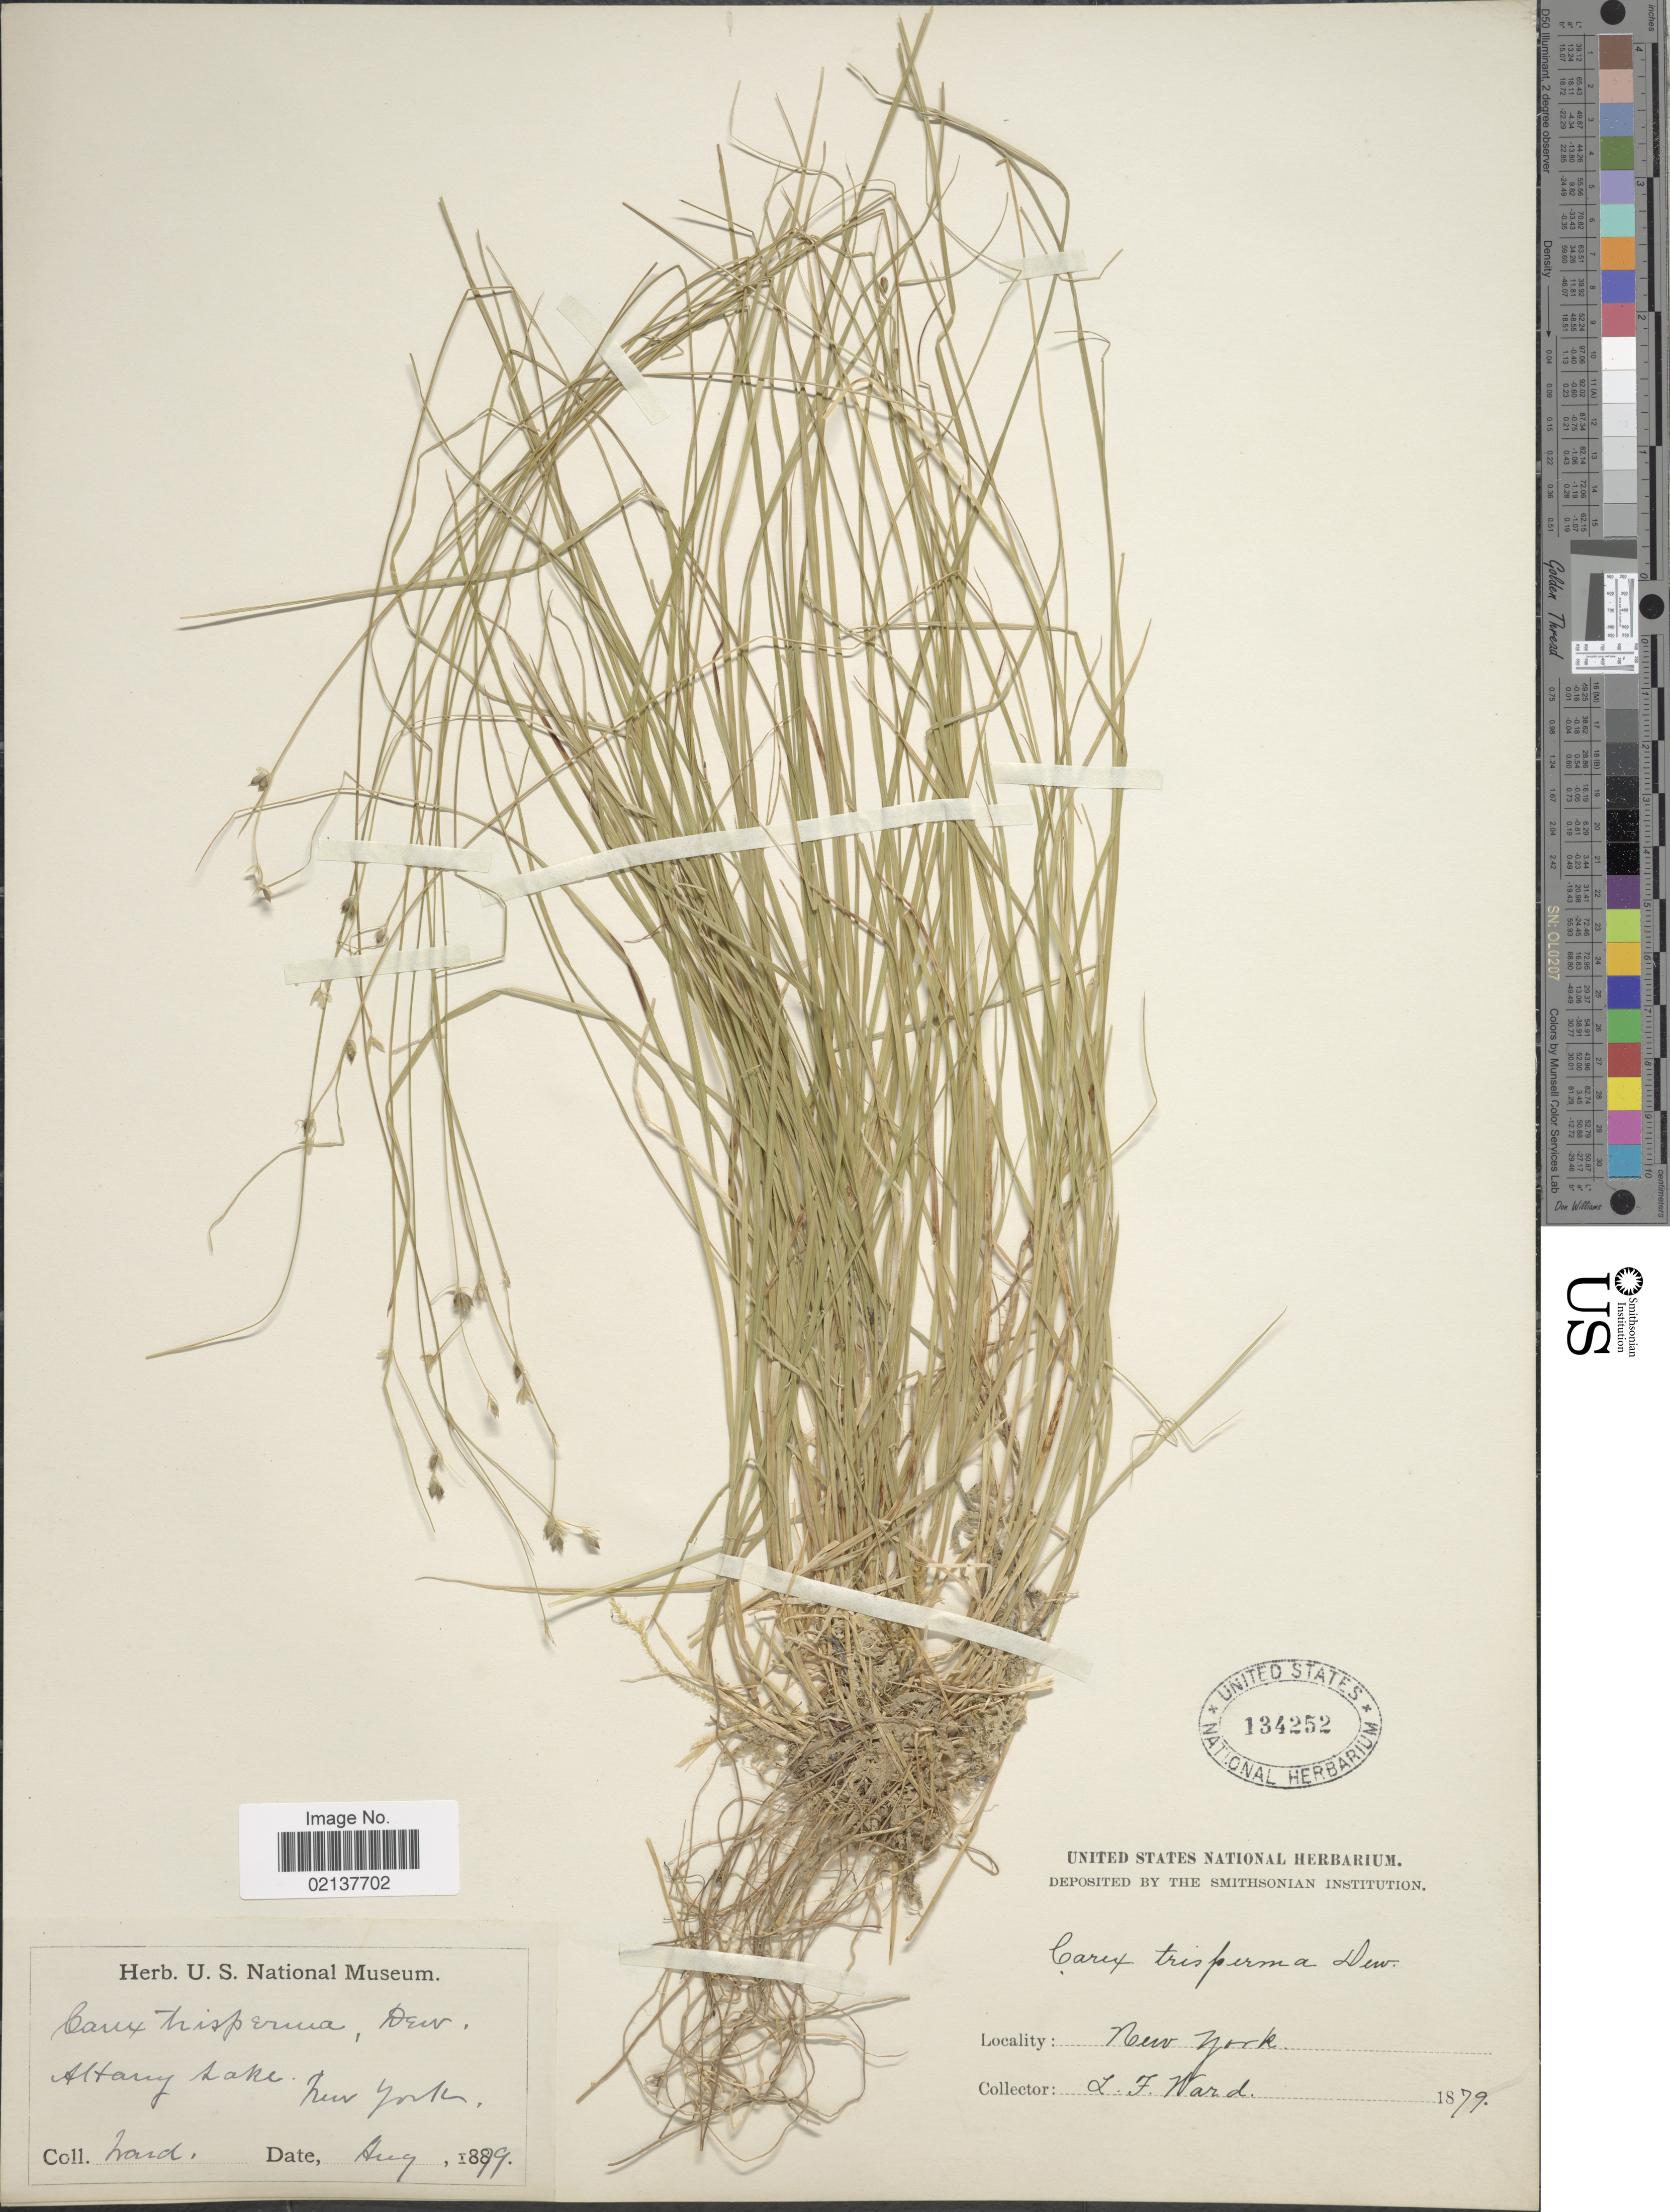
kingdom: Plantae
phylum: Tracheophyta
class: Liliopsida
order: Poales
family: Cyperaceae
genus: Carex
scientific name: Carex trisperma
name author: Dewey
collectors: L. Ward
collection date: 1879-08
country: United States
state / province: New York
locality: Albany Lake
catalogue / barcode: US 134252